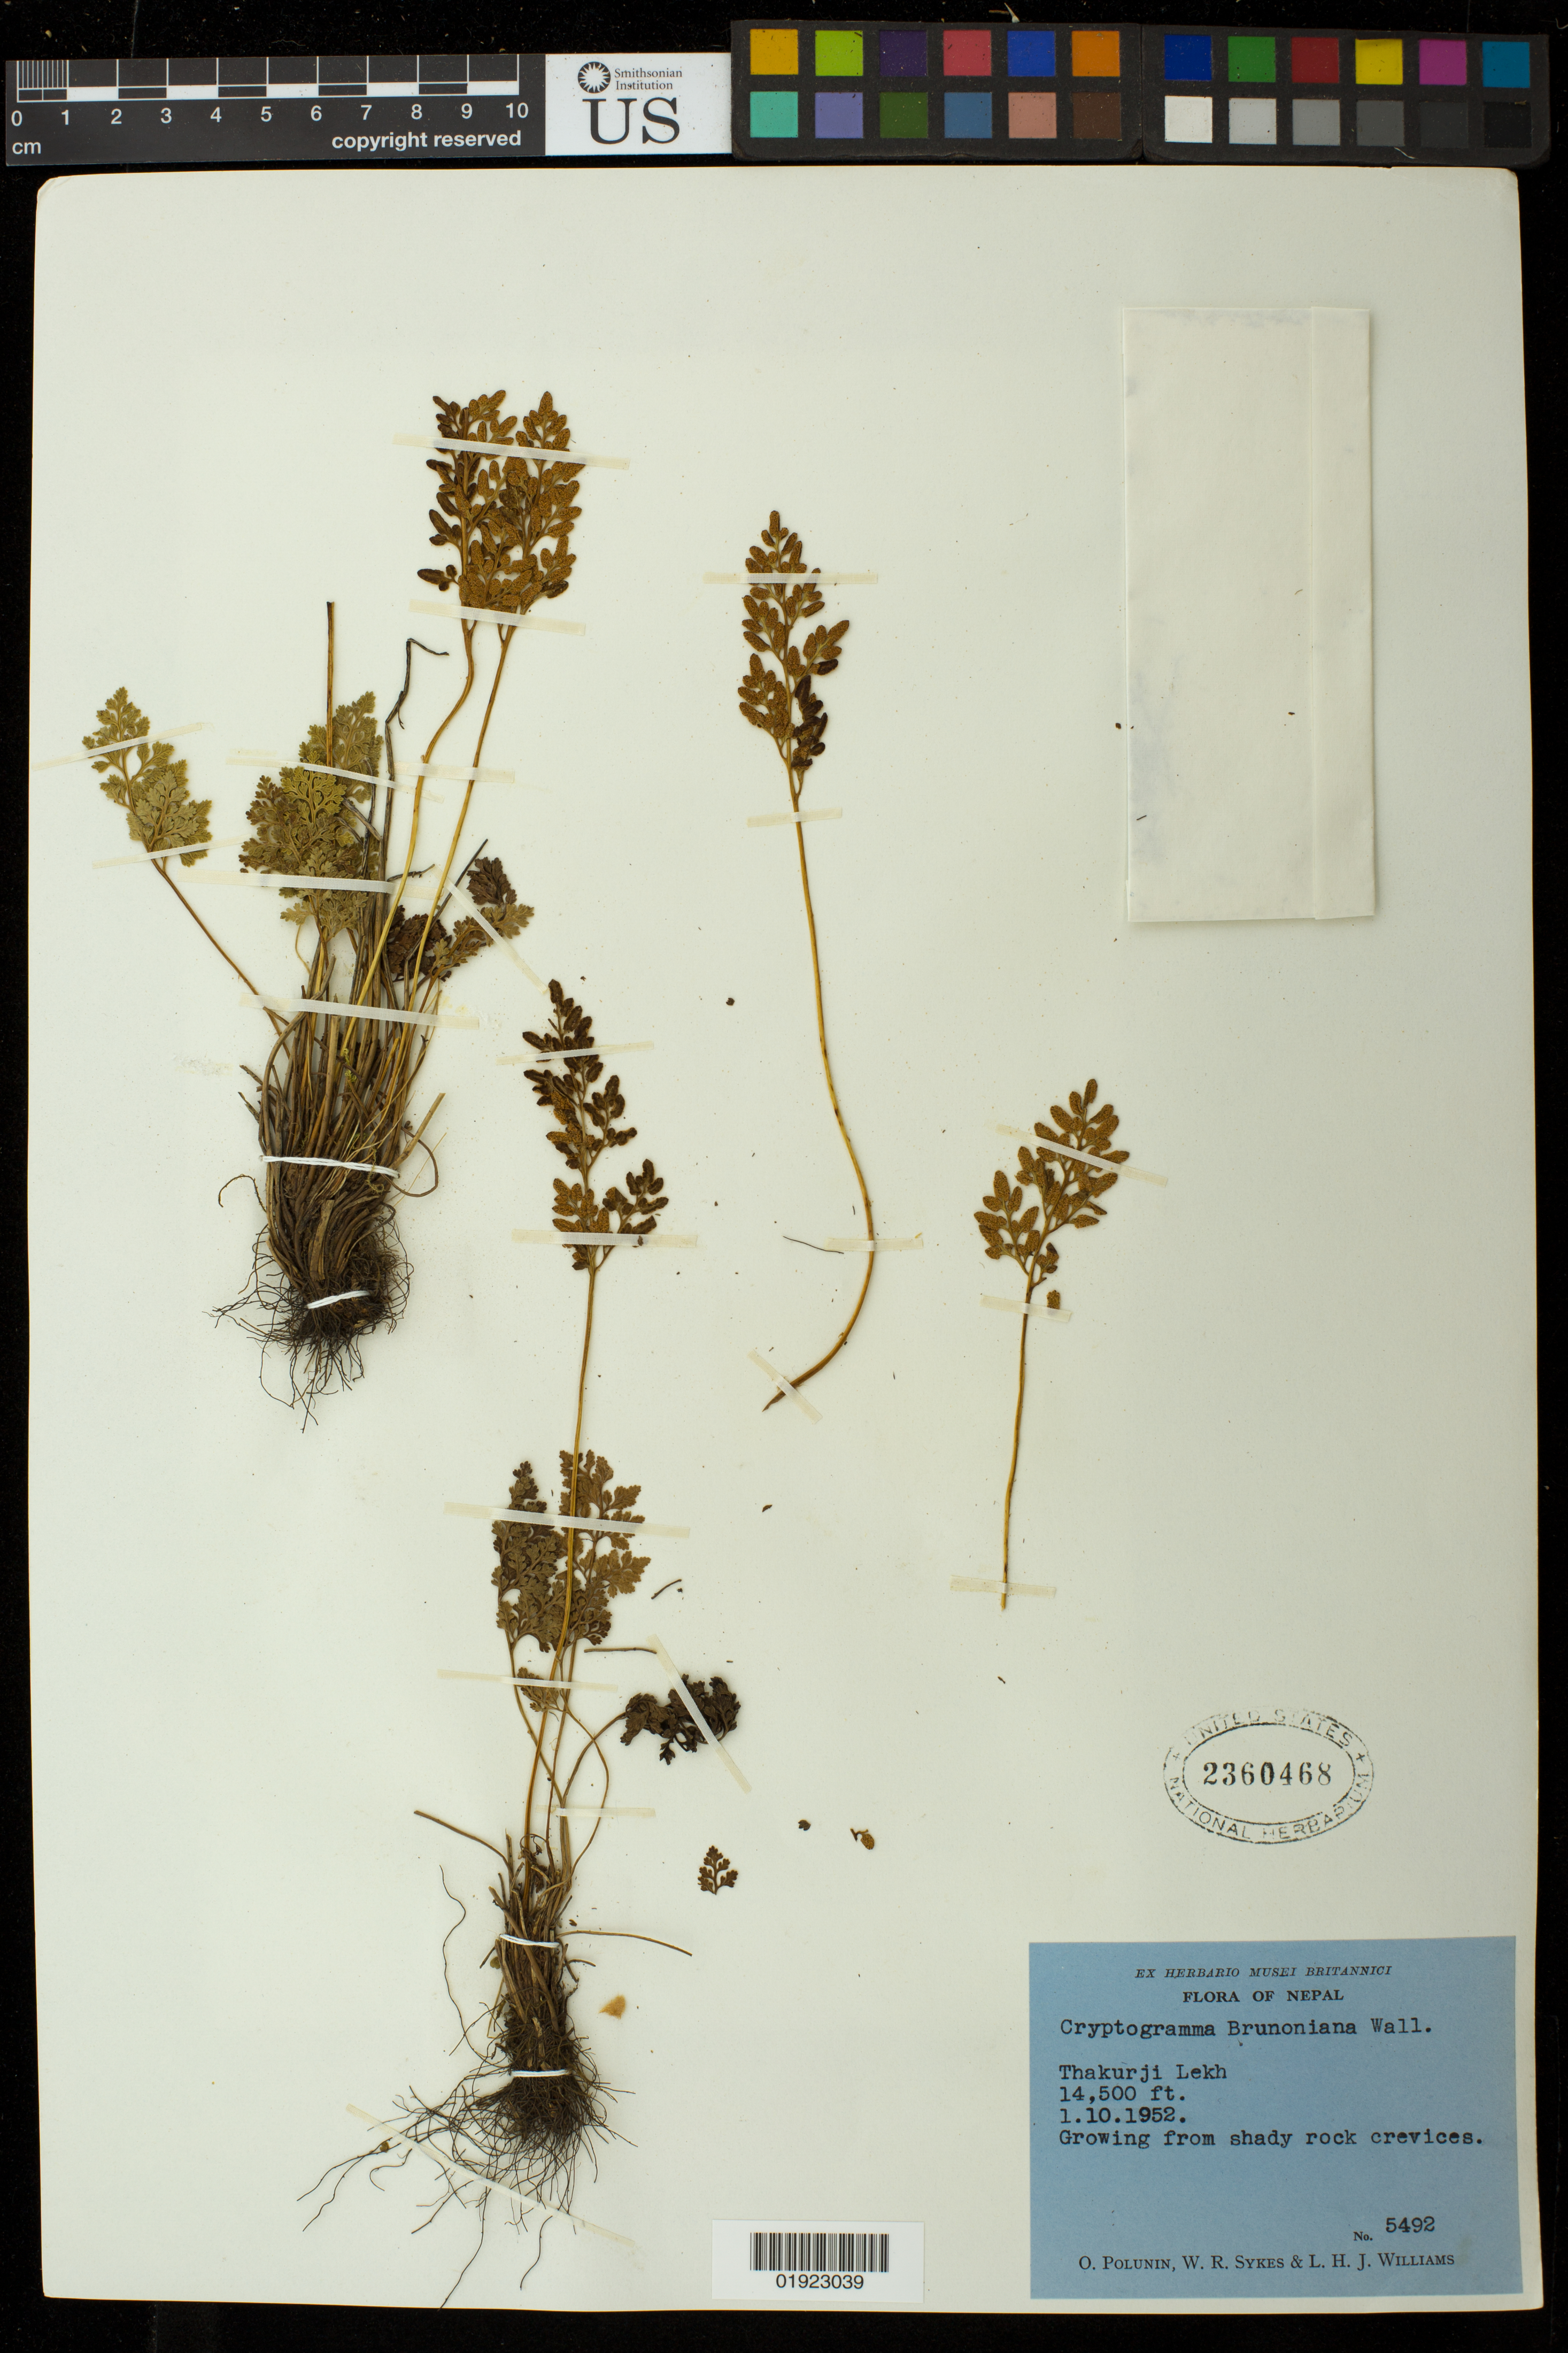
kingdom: Plantae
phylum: Tracheophyta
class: Polypodiopsida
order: Polypodiales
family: Pteridaceae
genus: Cryptogramma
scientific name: Cryptogramma brunoniana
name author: Wall. ex Hook. & Grev.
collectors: O. V. Polunin, W. R. Sykes & L. H. J. Williams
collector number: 5492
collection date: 1952-10-01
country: Nepal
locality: Thakurji Lekh.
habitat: Growing from shady rock crevices.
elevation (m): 4420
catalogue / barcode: US 2360468